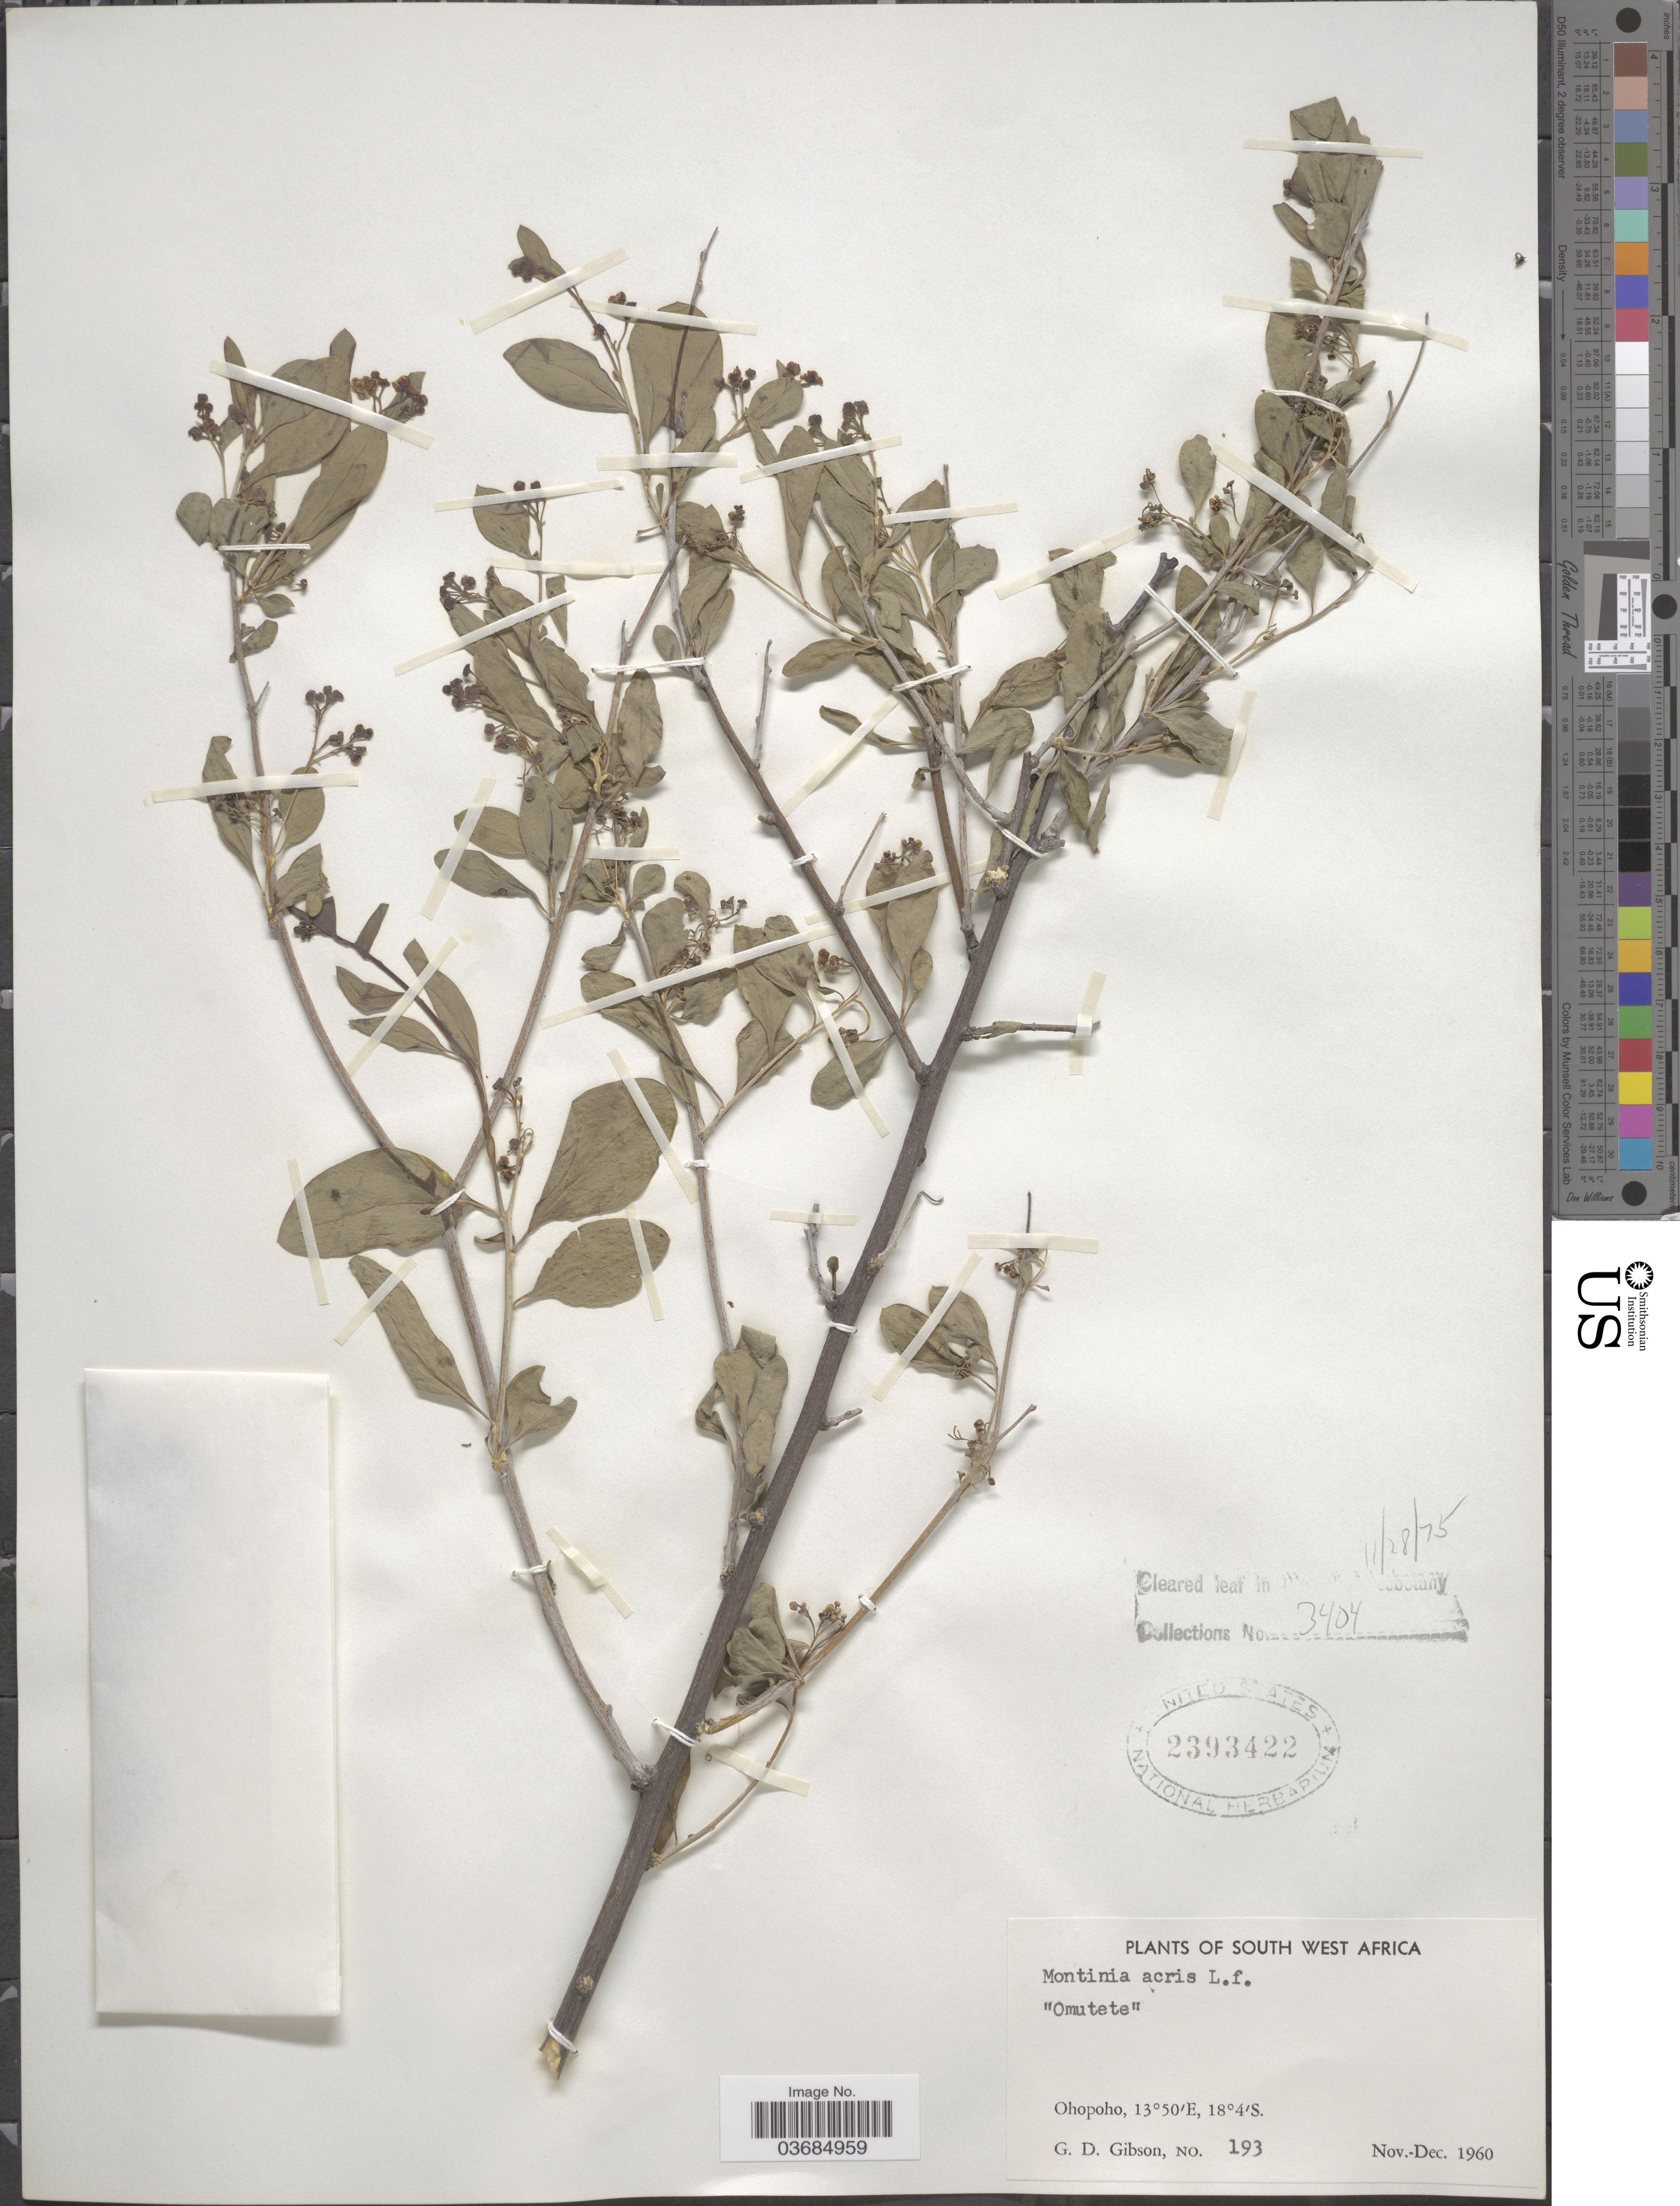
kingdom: Plantae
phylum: Tracheophyta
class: Magnoliopsida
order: Solanales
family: Montiniaceae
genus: Montinia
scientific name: Montinia acris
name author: L. f.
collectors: G. D. Gibson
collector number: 193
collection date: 1960-11/1960-12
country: Namibia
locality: South West Africa. Ohopoho.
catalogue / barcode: US 2393422